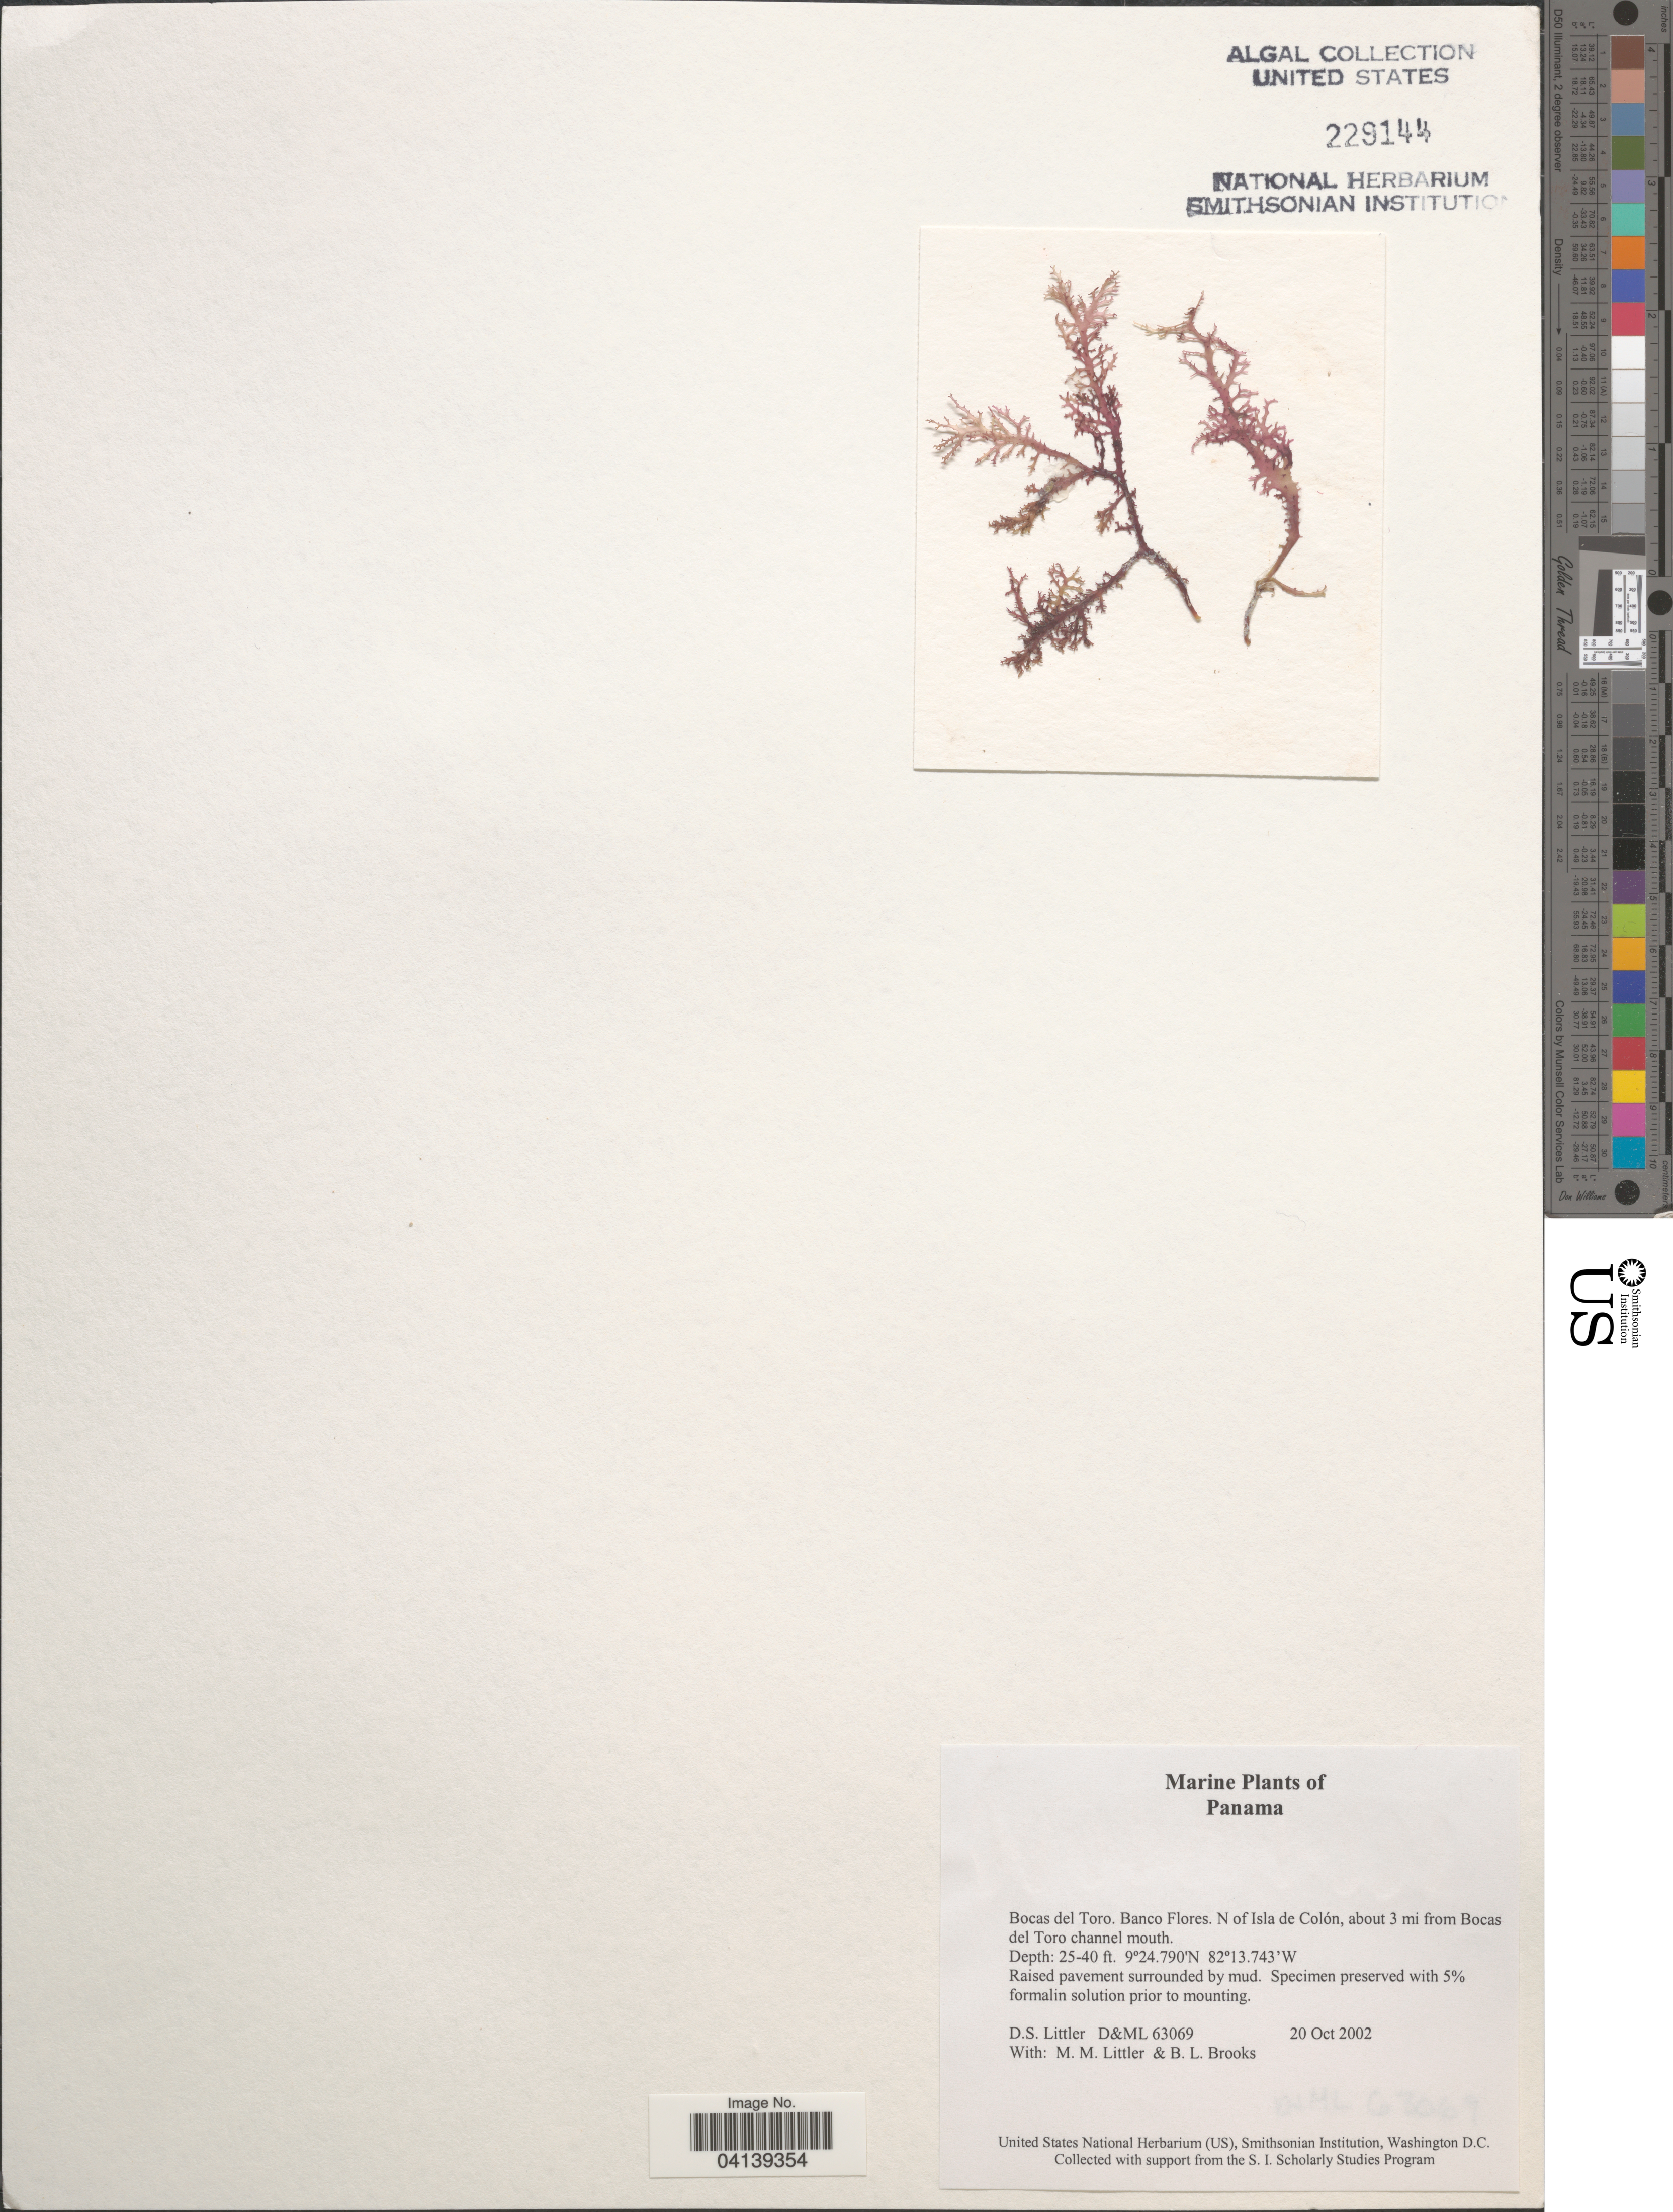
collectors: D. S. Littler & B. Brooks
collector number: D&ML63069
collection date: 2002-10-20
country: Panama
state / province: Bocas del Toro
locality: Banco Flores. N of Isla de Colón, about 3 mi from Bocas del Toro channel mouth.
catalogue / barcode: US 229144